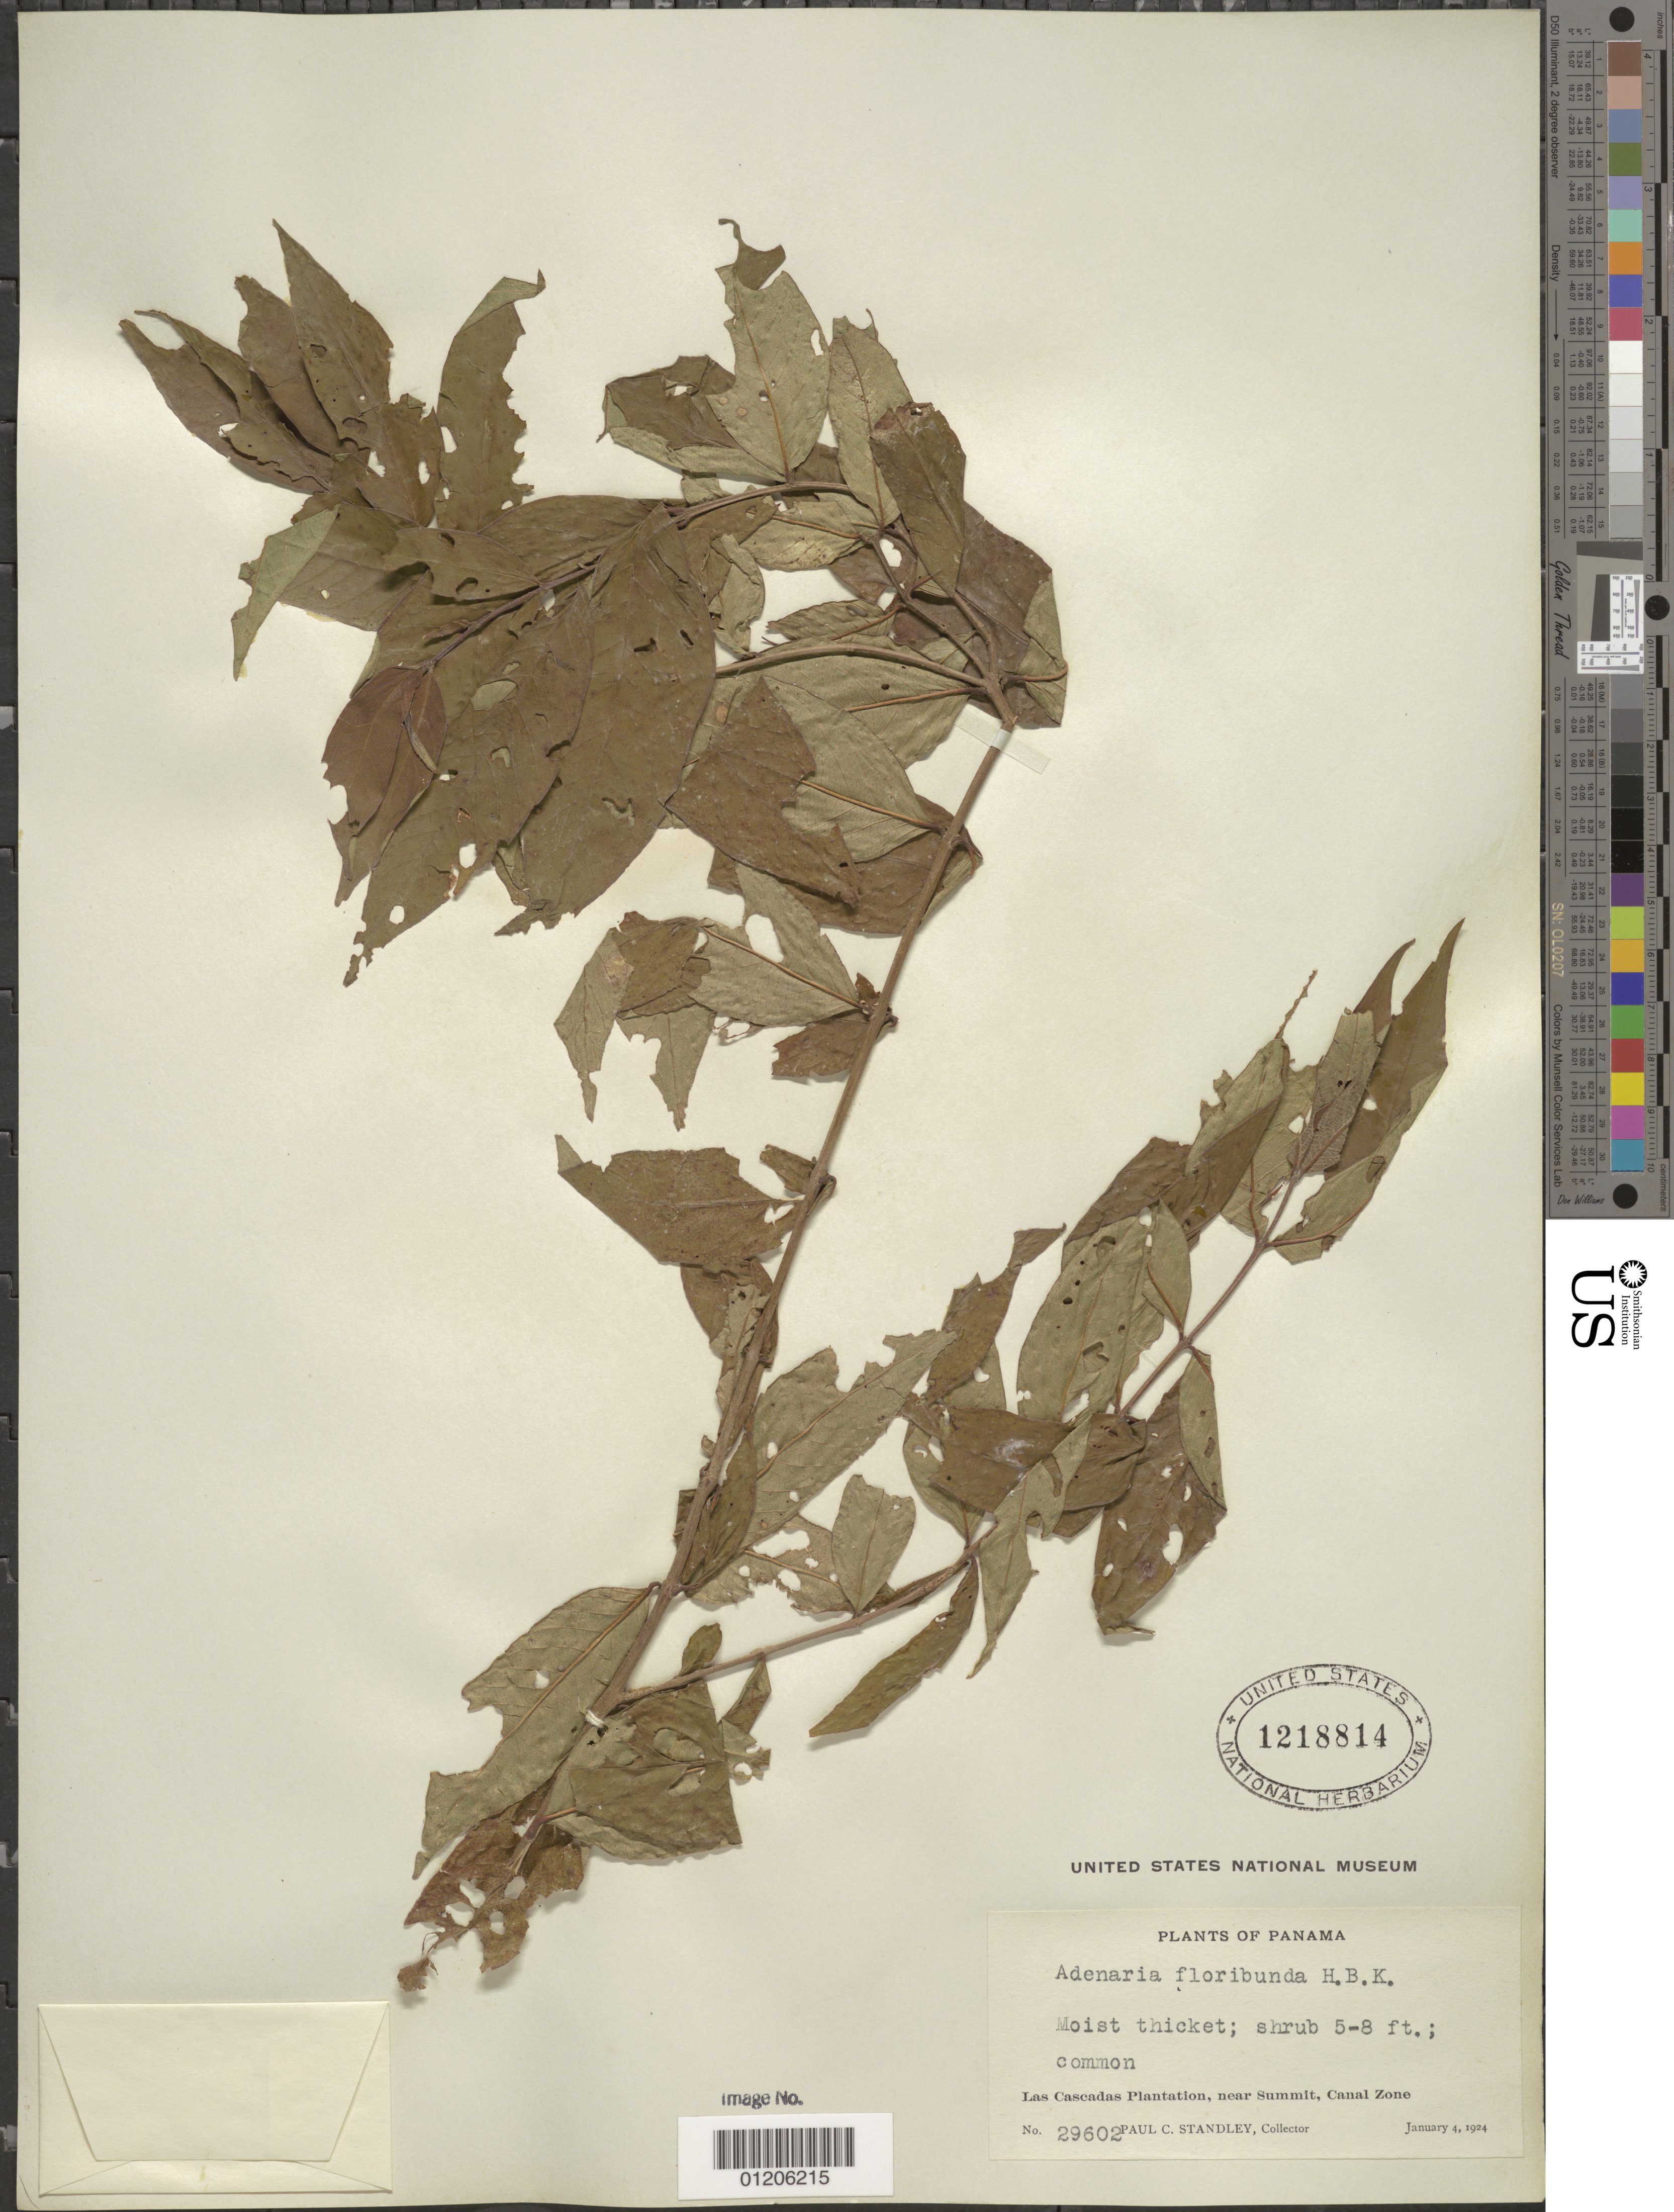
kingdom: Plantae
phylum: Tracheophyta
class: Magnoliopsida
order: Myrtales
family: Lythraceae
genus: Adenaria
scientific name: Adenaria floribunda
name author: Kunth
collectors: P. C. Standley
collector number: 29602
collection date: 1924-01-04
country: Panama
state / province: Panamá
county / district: Canal Zone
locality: Las Cascadas Plantation, near Summit.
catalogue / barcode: US 1218814